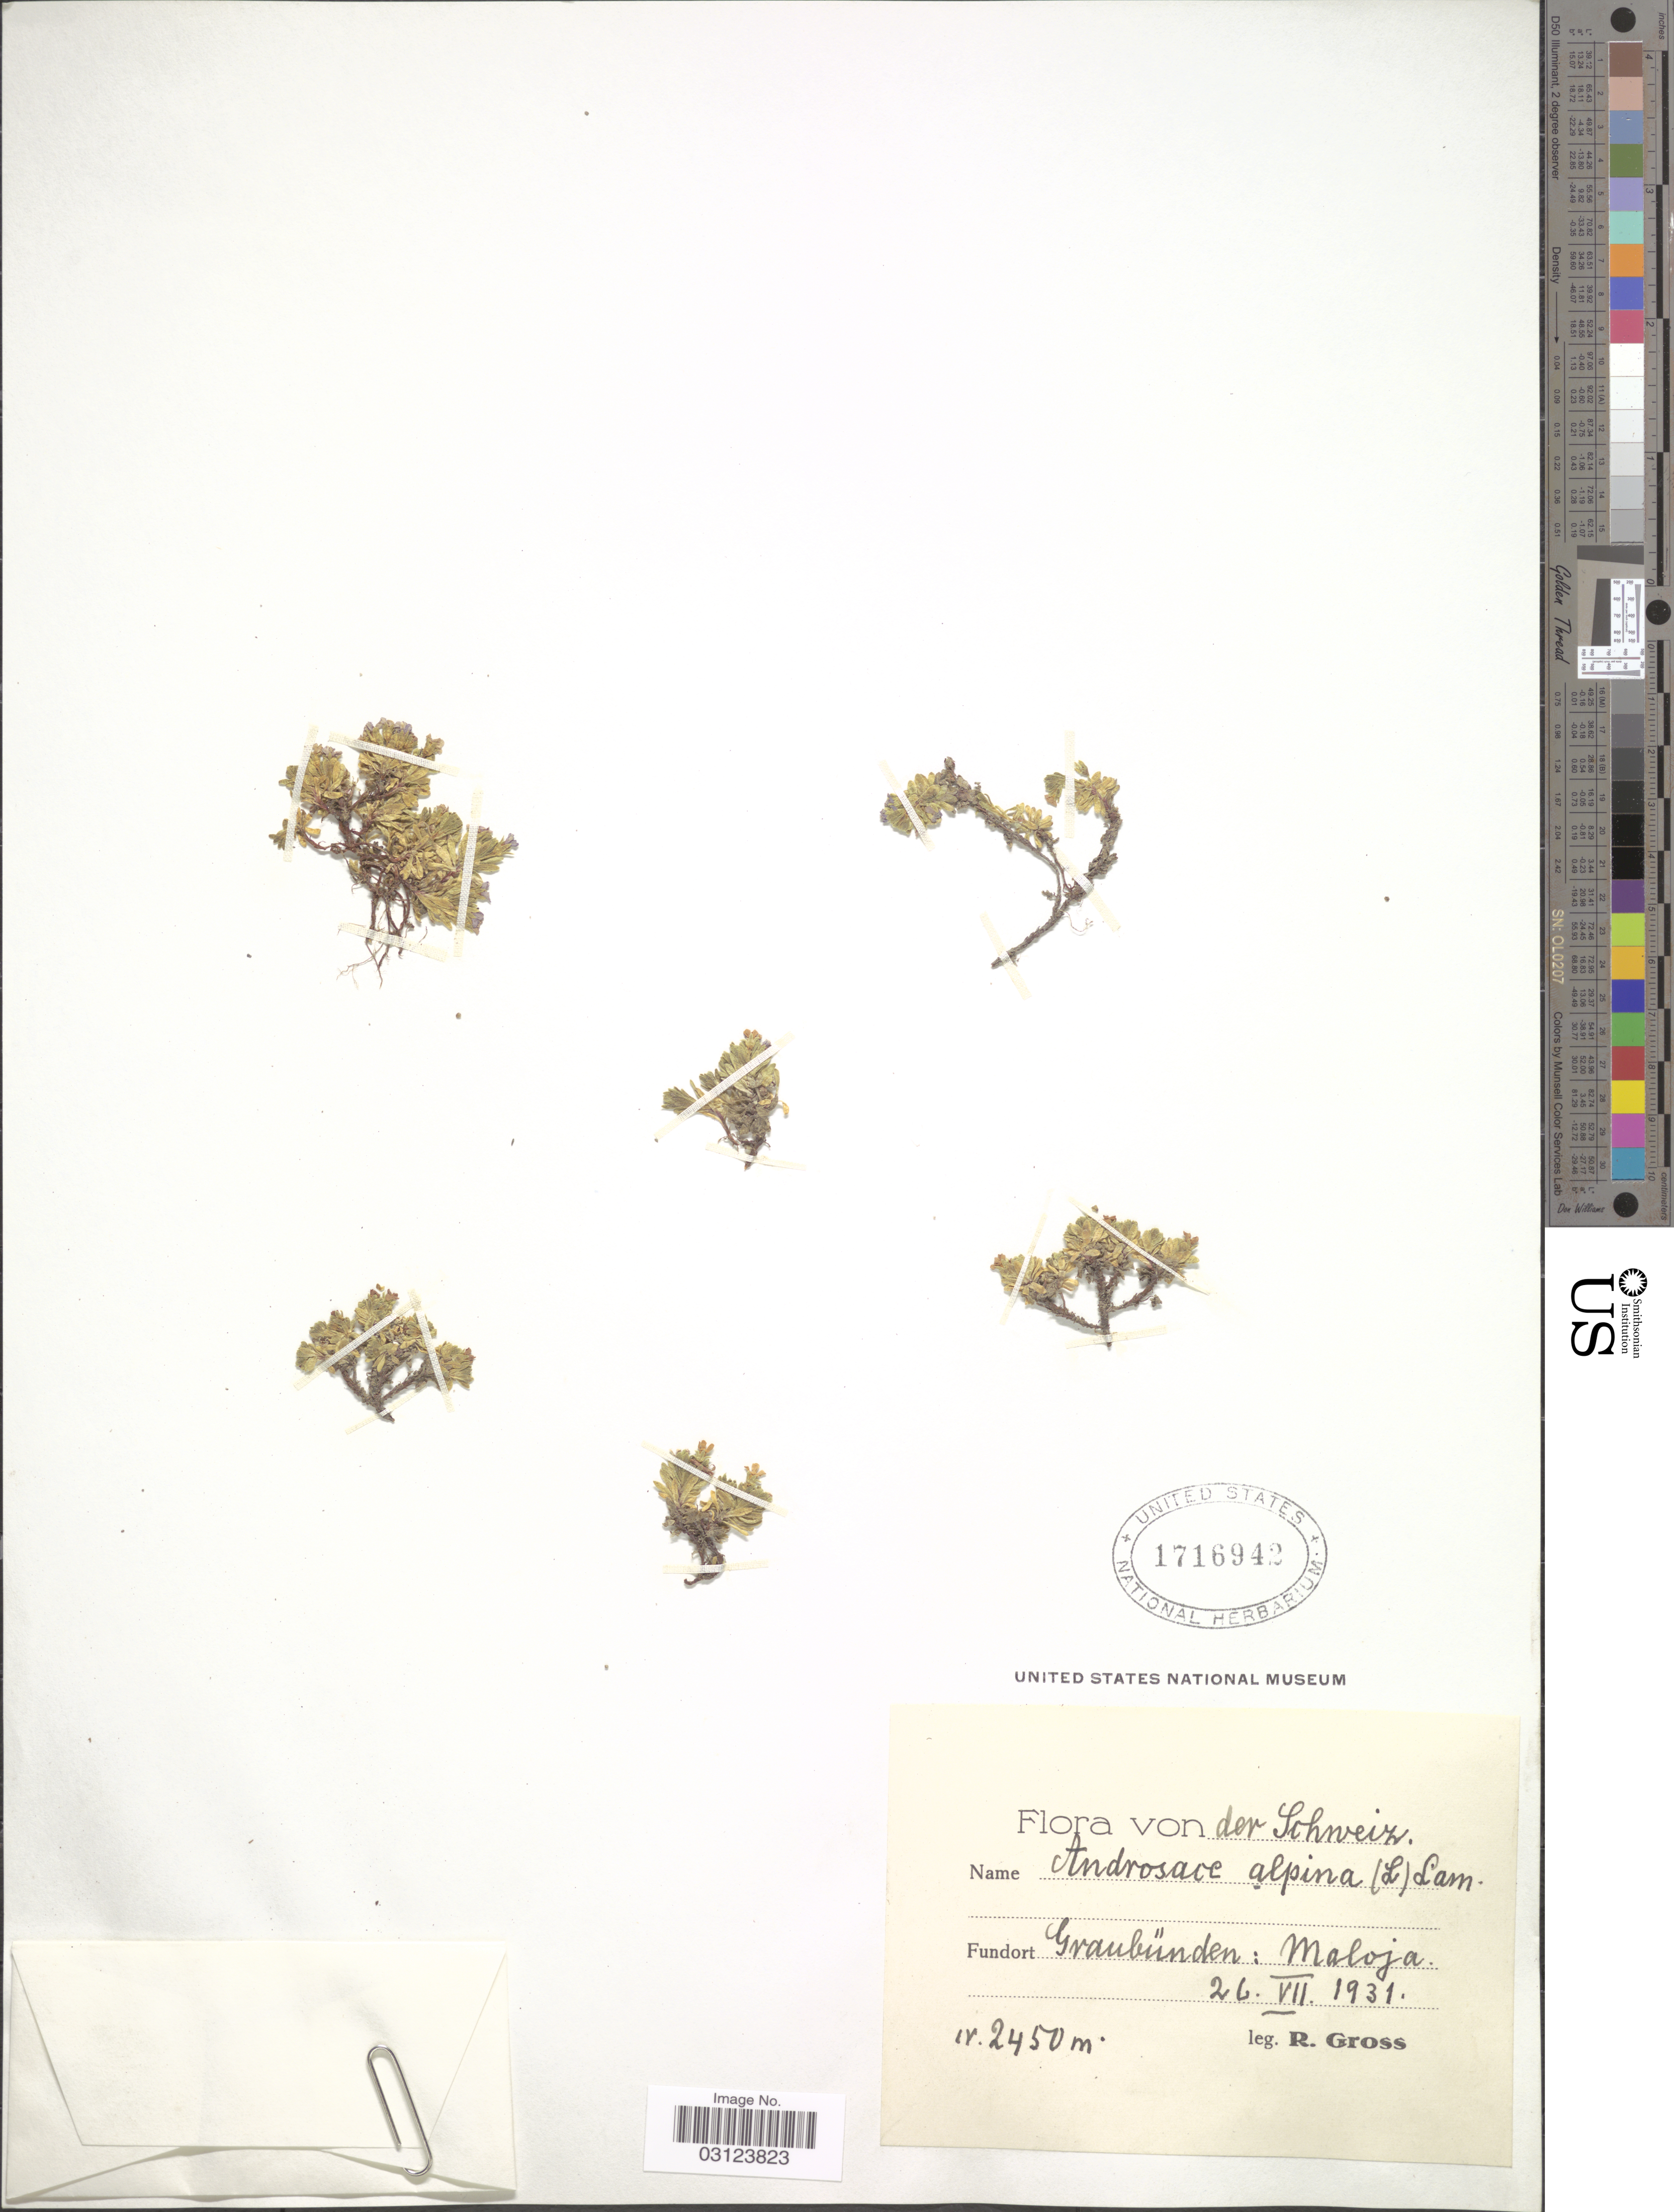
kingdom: Plantae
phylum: Tracheophyta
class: Magnoliopsida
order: Ericales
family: Primulaceae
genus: Androsace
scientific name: Androsace alpina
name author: Lam.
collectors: R. Gross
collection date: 1931-07-26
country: Switzerland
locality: Der Schweiz., Fundort Graubünden: Maloja.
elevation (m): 2450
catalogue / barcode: US 1716942